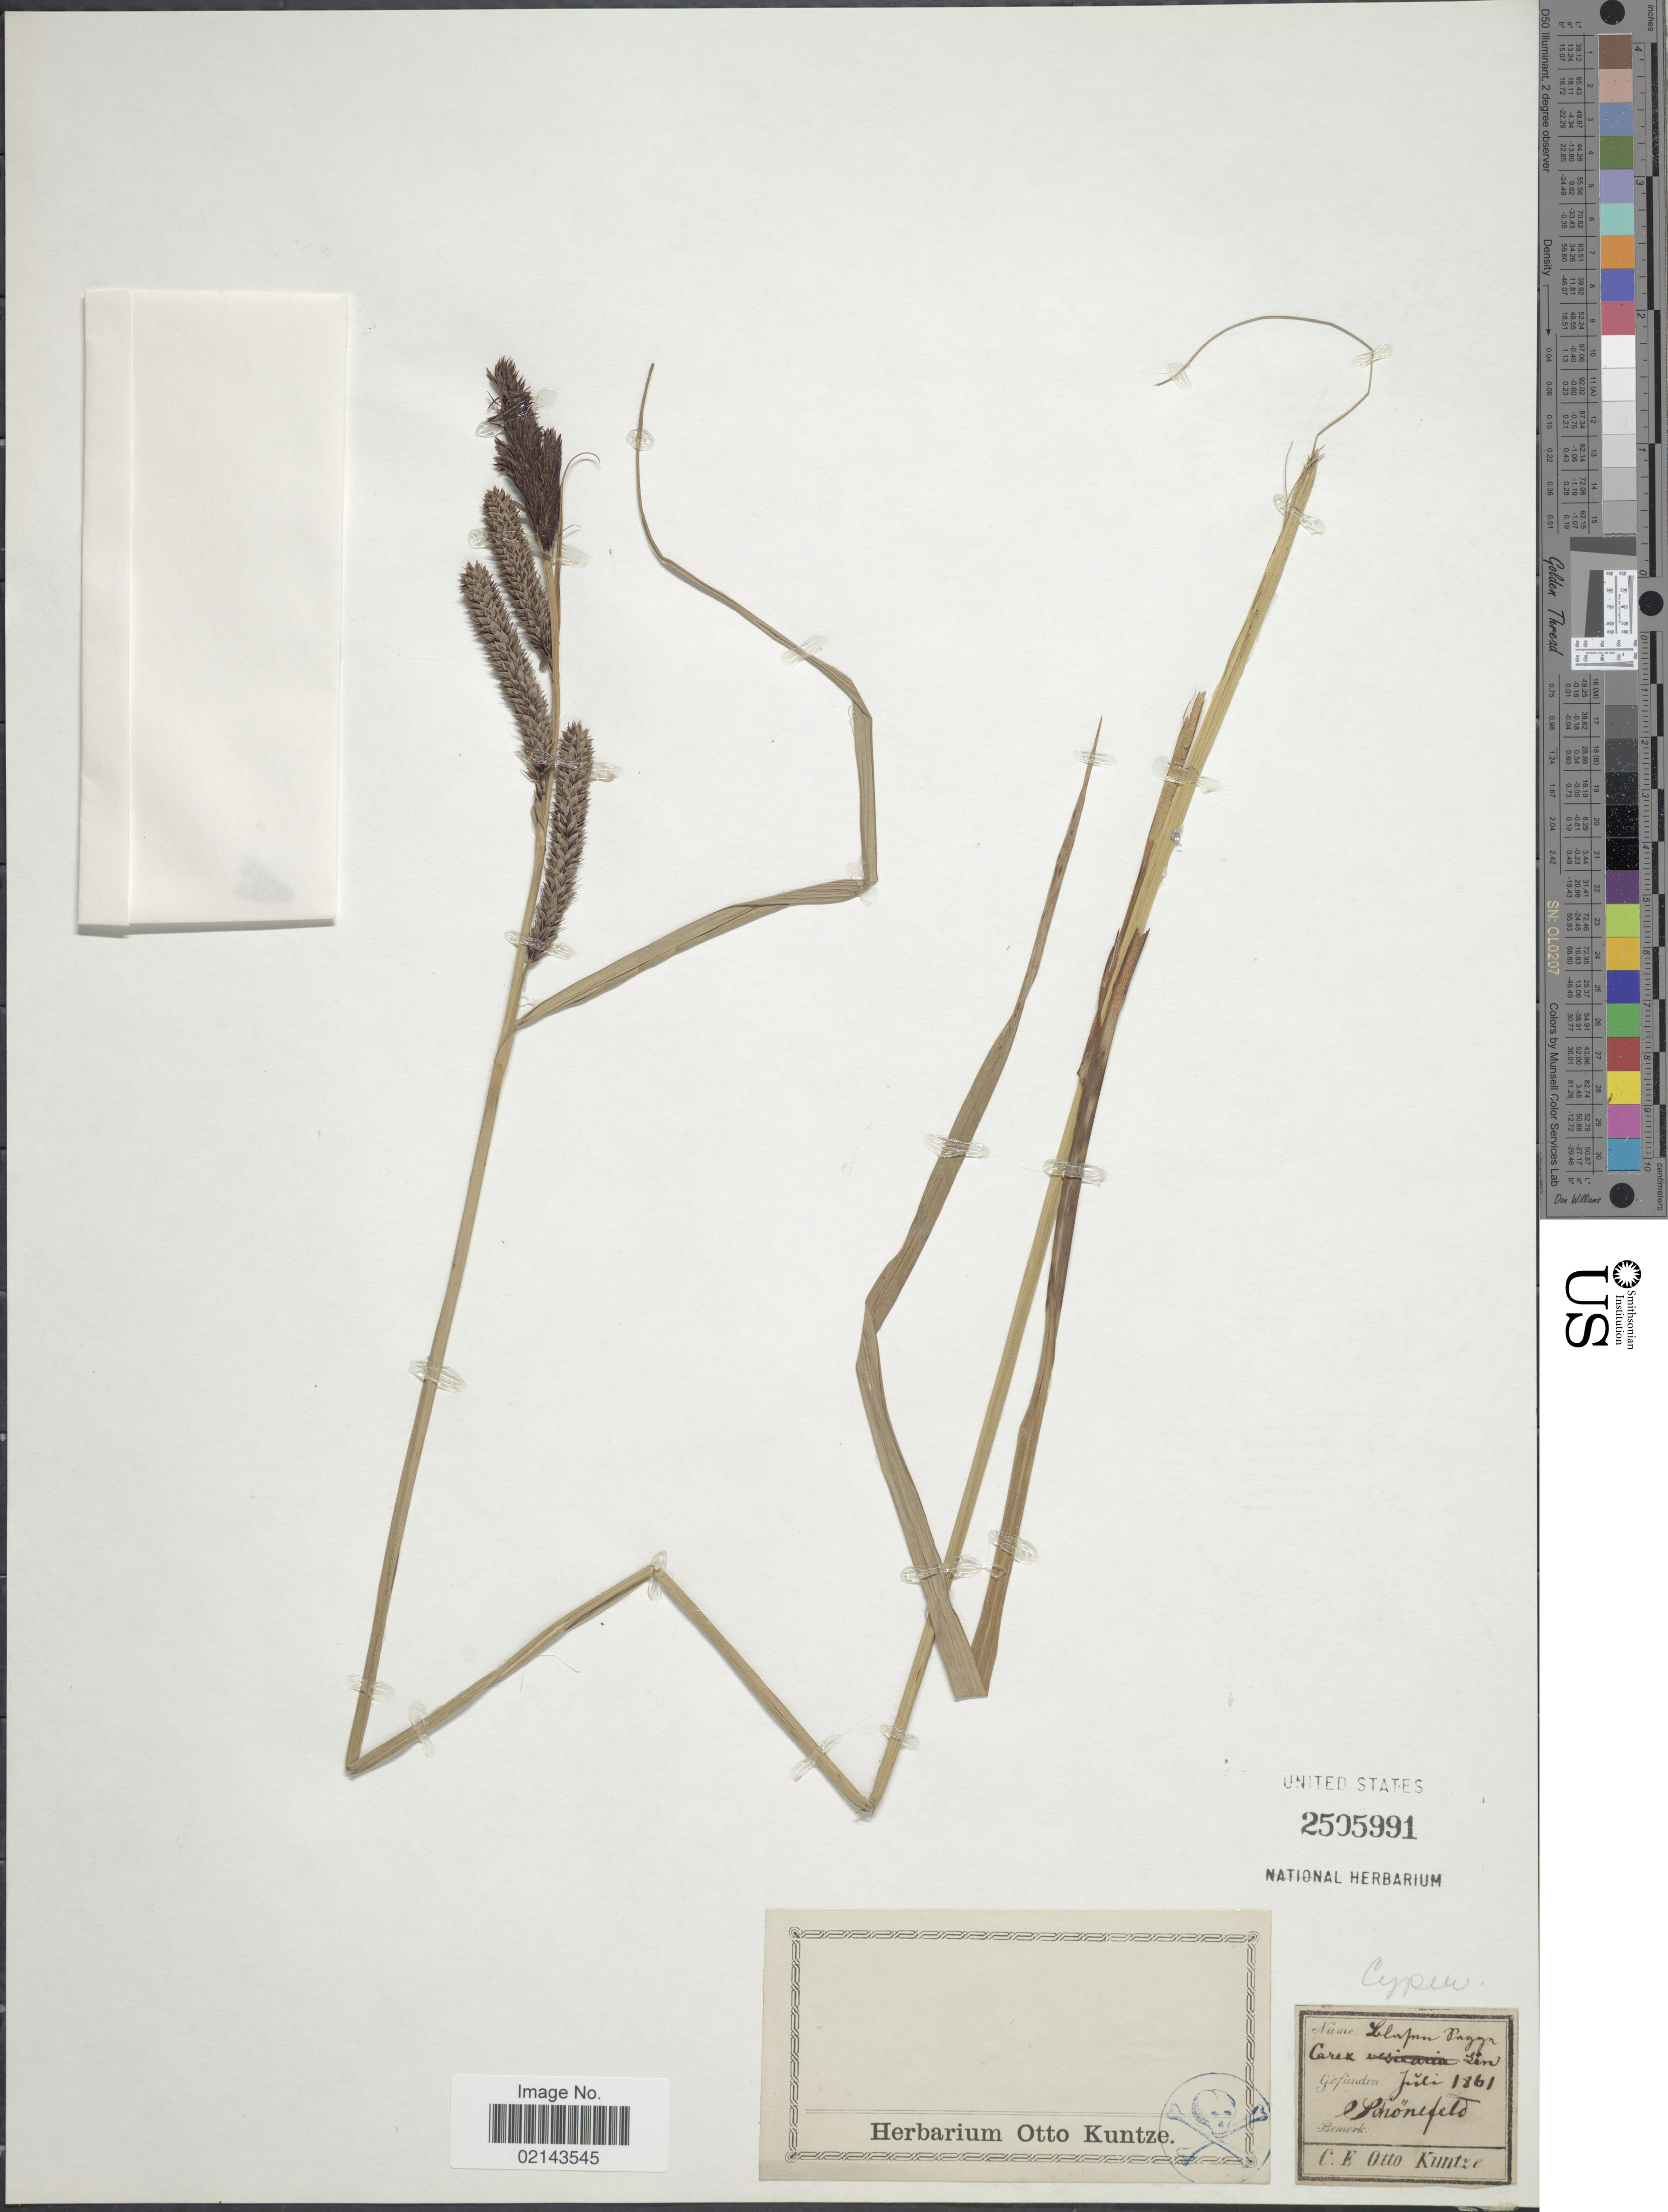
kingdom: Plantae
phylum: Tracheophyta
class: Liliopsida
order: Poales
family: Cyperaceae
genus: Carex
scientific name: Carex vesicaria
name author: L.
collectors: C.E.O. Kuntze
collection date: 1861-07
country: Germany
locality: Schönefeld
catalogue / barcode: US 2505991